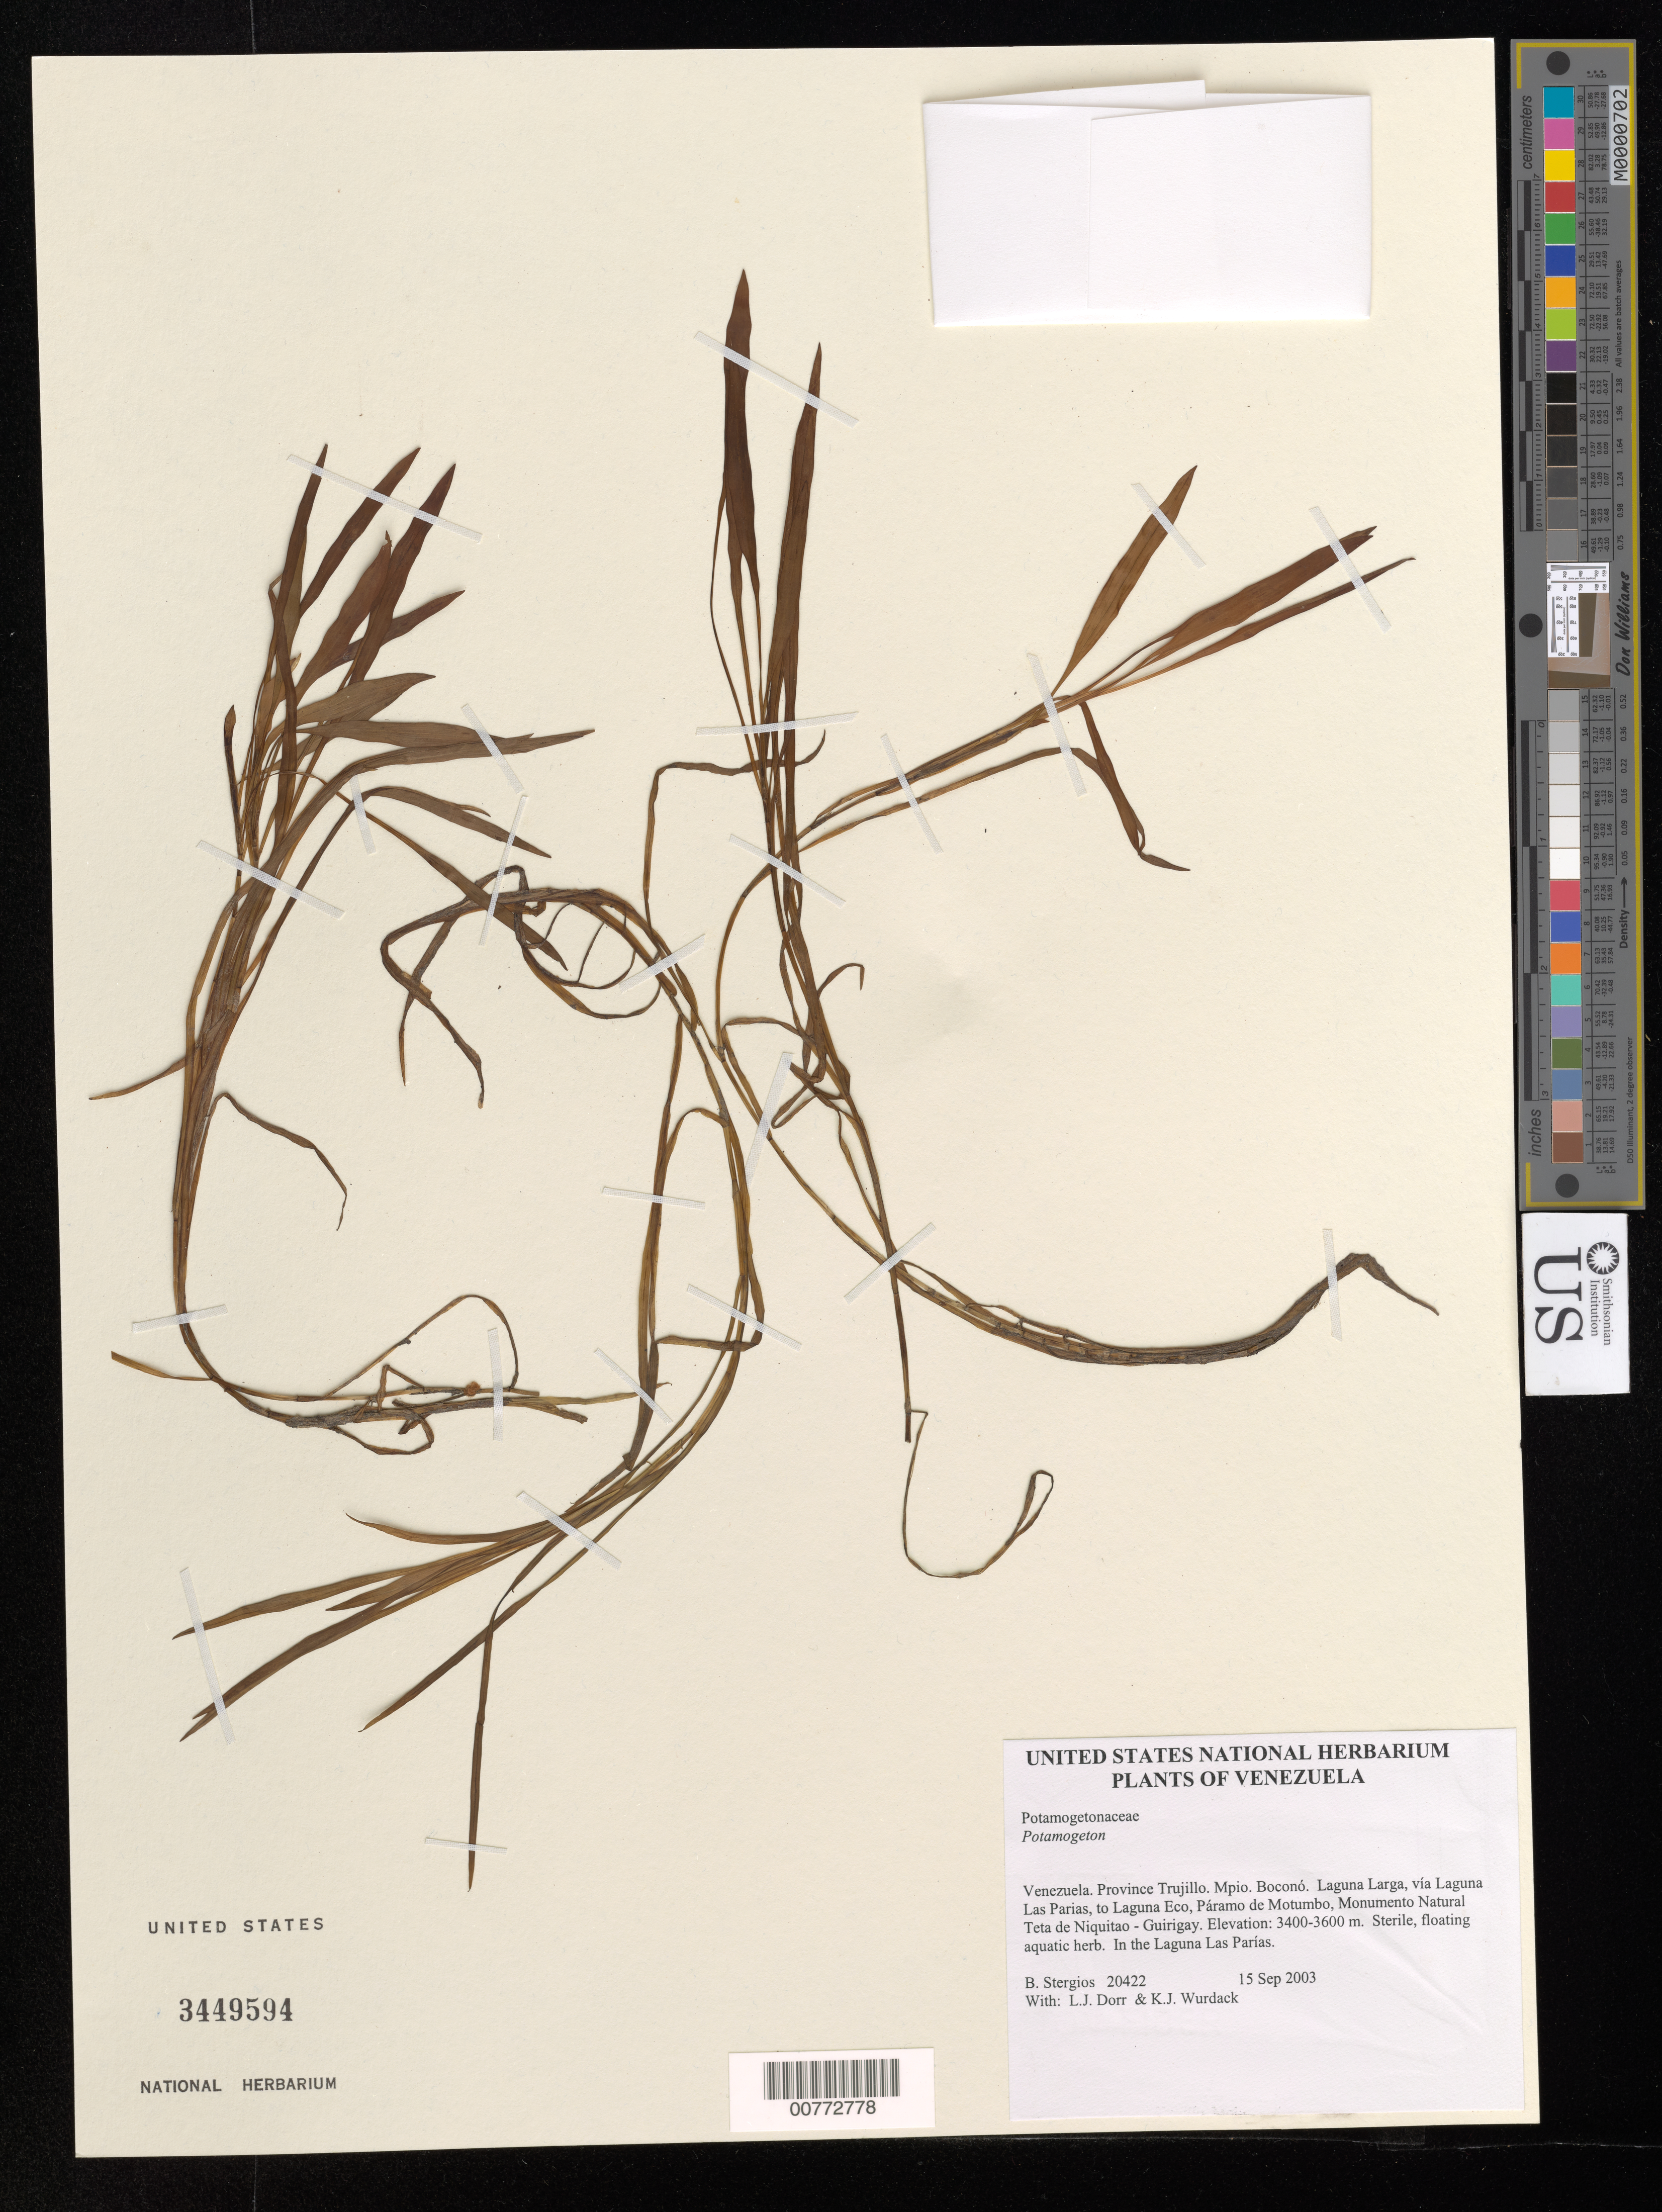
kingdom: Plantae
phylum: Tracheophyta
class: Liliopsida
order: Alismatales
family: Potamogetonaceae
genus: Potamogeton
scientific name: Potamogeton sp.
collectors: B. G. Stergios, L. J. Dorr & K. Wurdack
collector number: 20422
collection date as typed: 15 Sep 2003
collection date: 2003-09-15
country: Venezuela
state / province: Trujillo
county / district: Boconó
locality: Laguna Larga, vía Laguna Las Parias, to Laguna Eco, Páramo de Motumbo, Monumento Natural Teta de Niquitao - Guirigay.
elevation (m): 3400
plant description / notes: PORT, US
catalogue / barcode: US 3449594